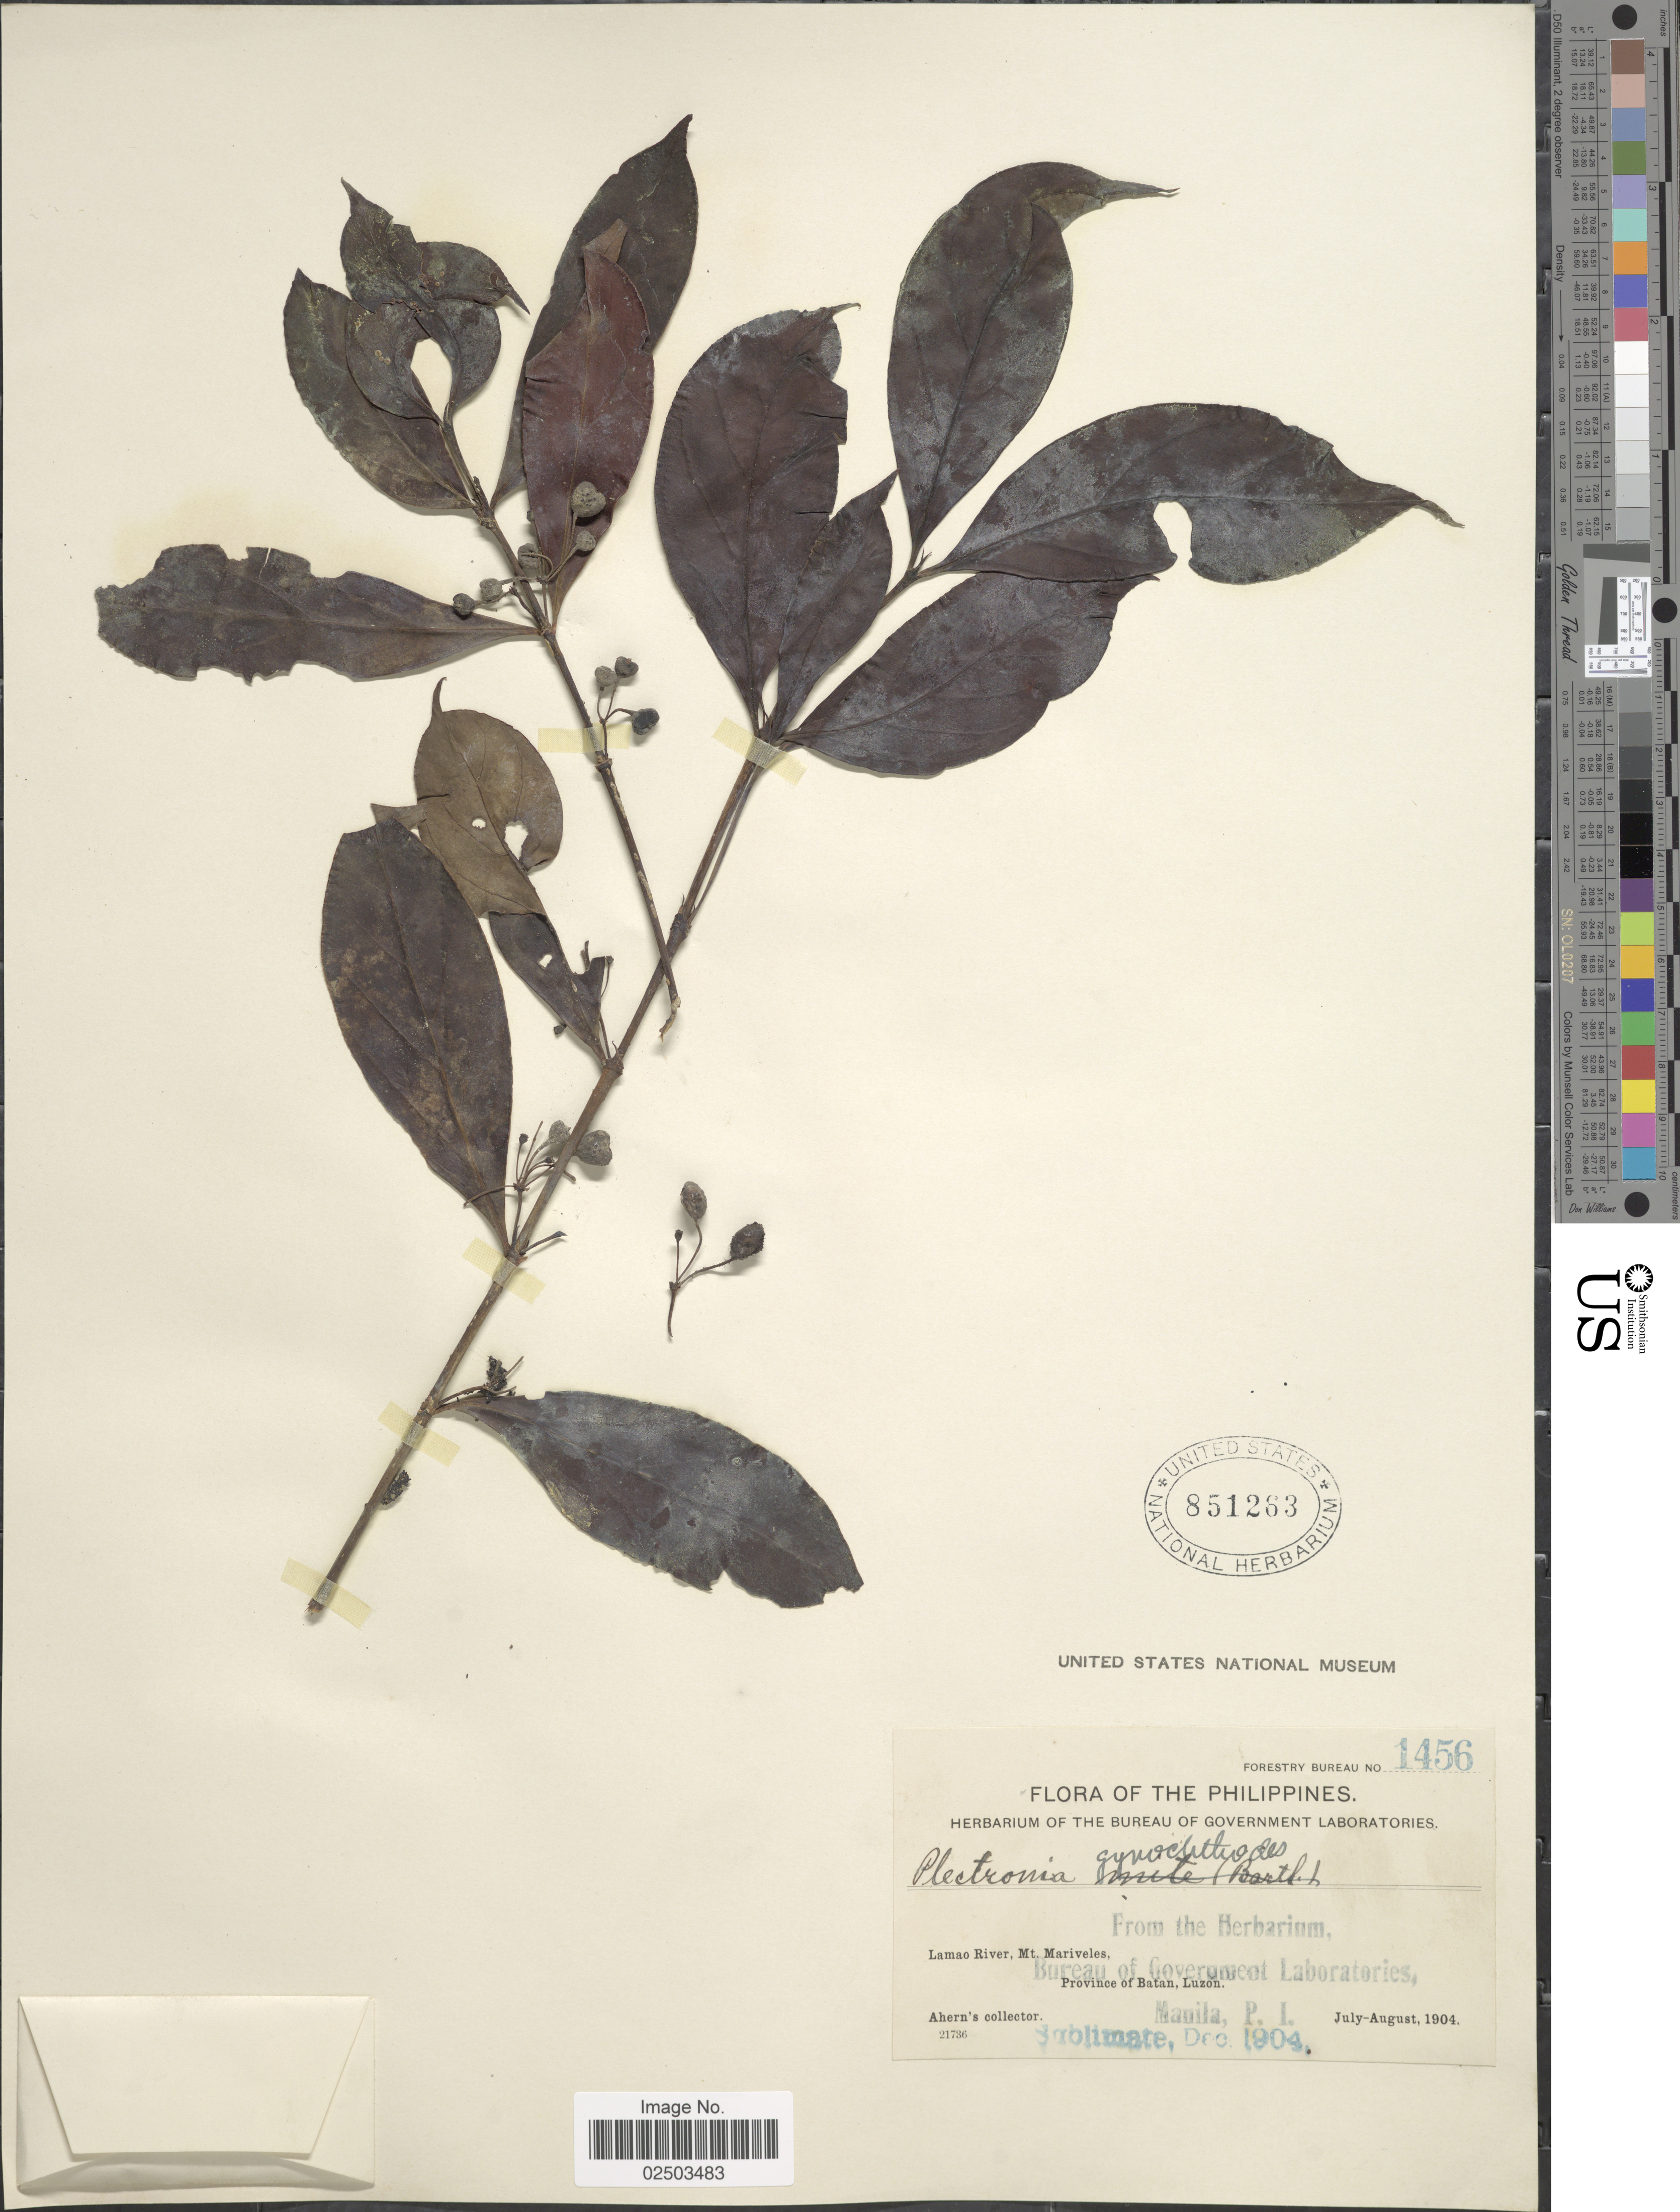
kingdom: Plantae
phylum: Tracheophyta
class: Magnoliopsida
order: Gentianales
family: Rubiaceae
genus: Canthium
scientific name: Canthium gynochthodes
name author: Baill.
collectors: Ahern's collector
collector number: Forestry Bureau 1456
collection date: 1904-07/1904-08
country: Philippines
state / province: Cagayan Valley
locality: Lamao River, Mt. Mariveles, Province of Batan, Luzon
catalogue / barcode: US 851263